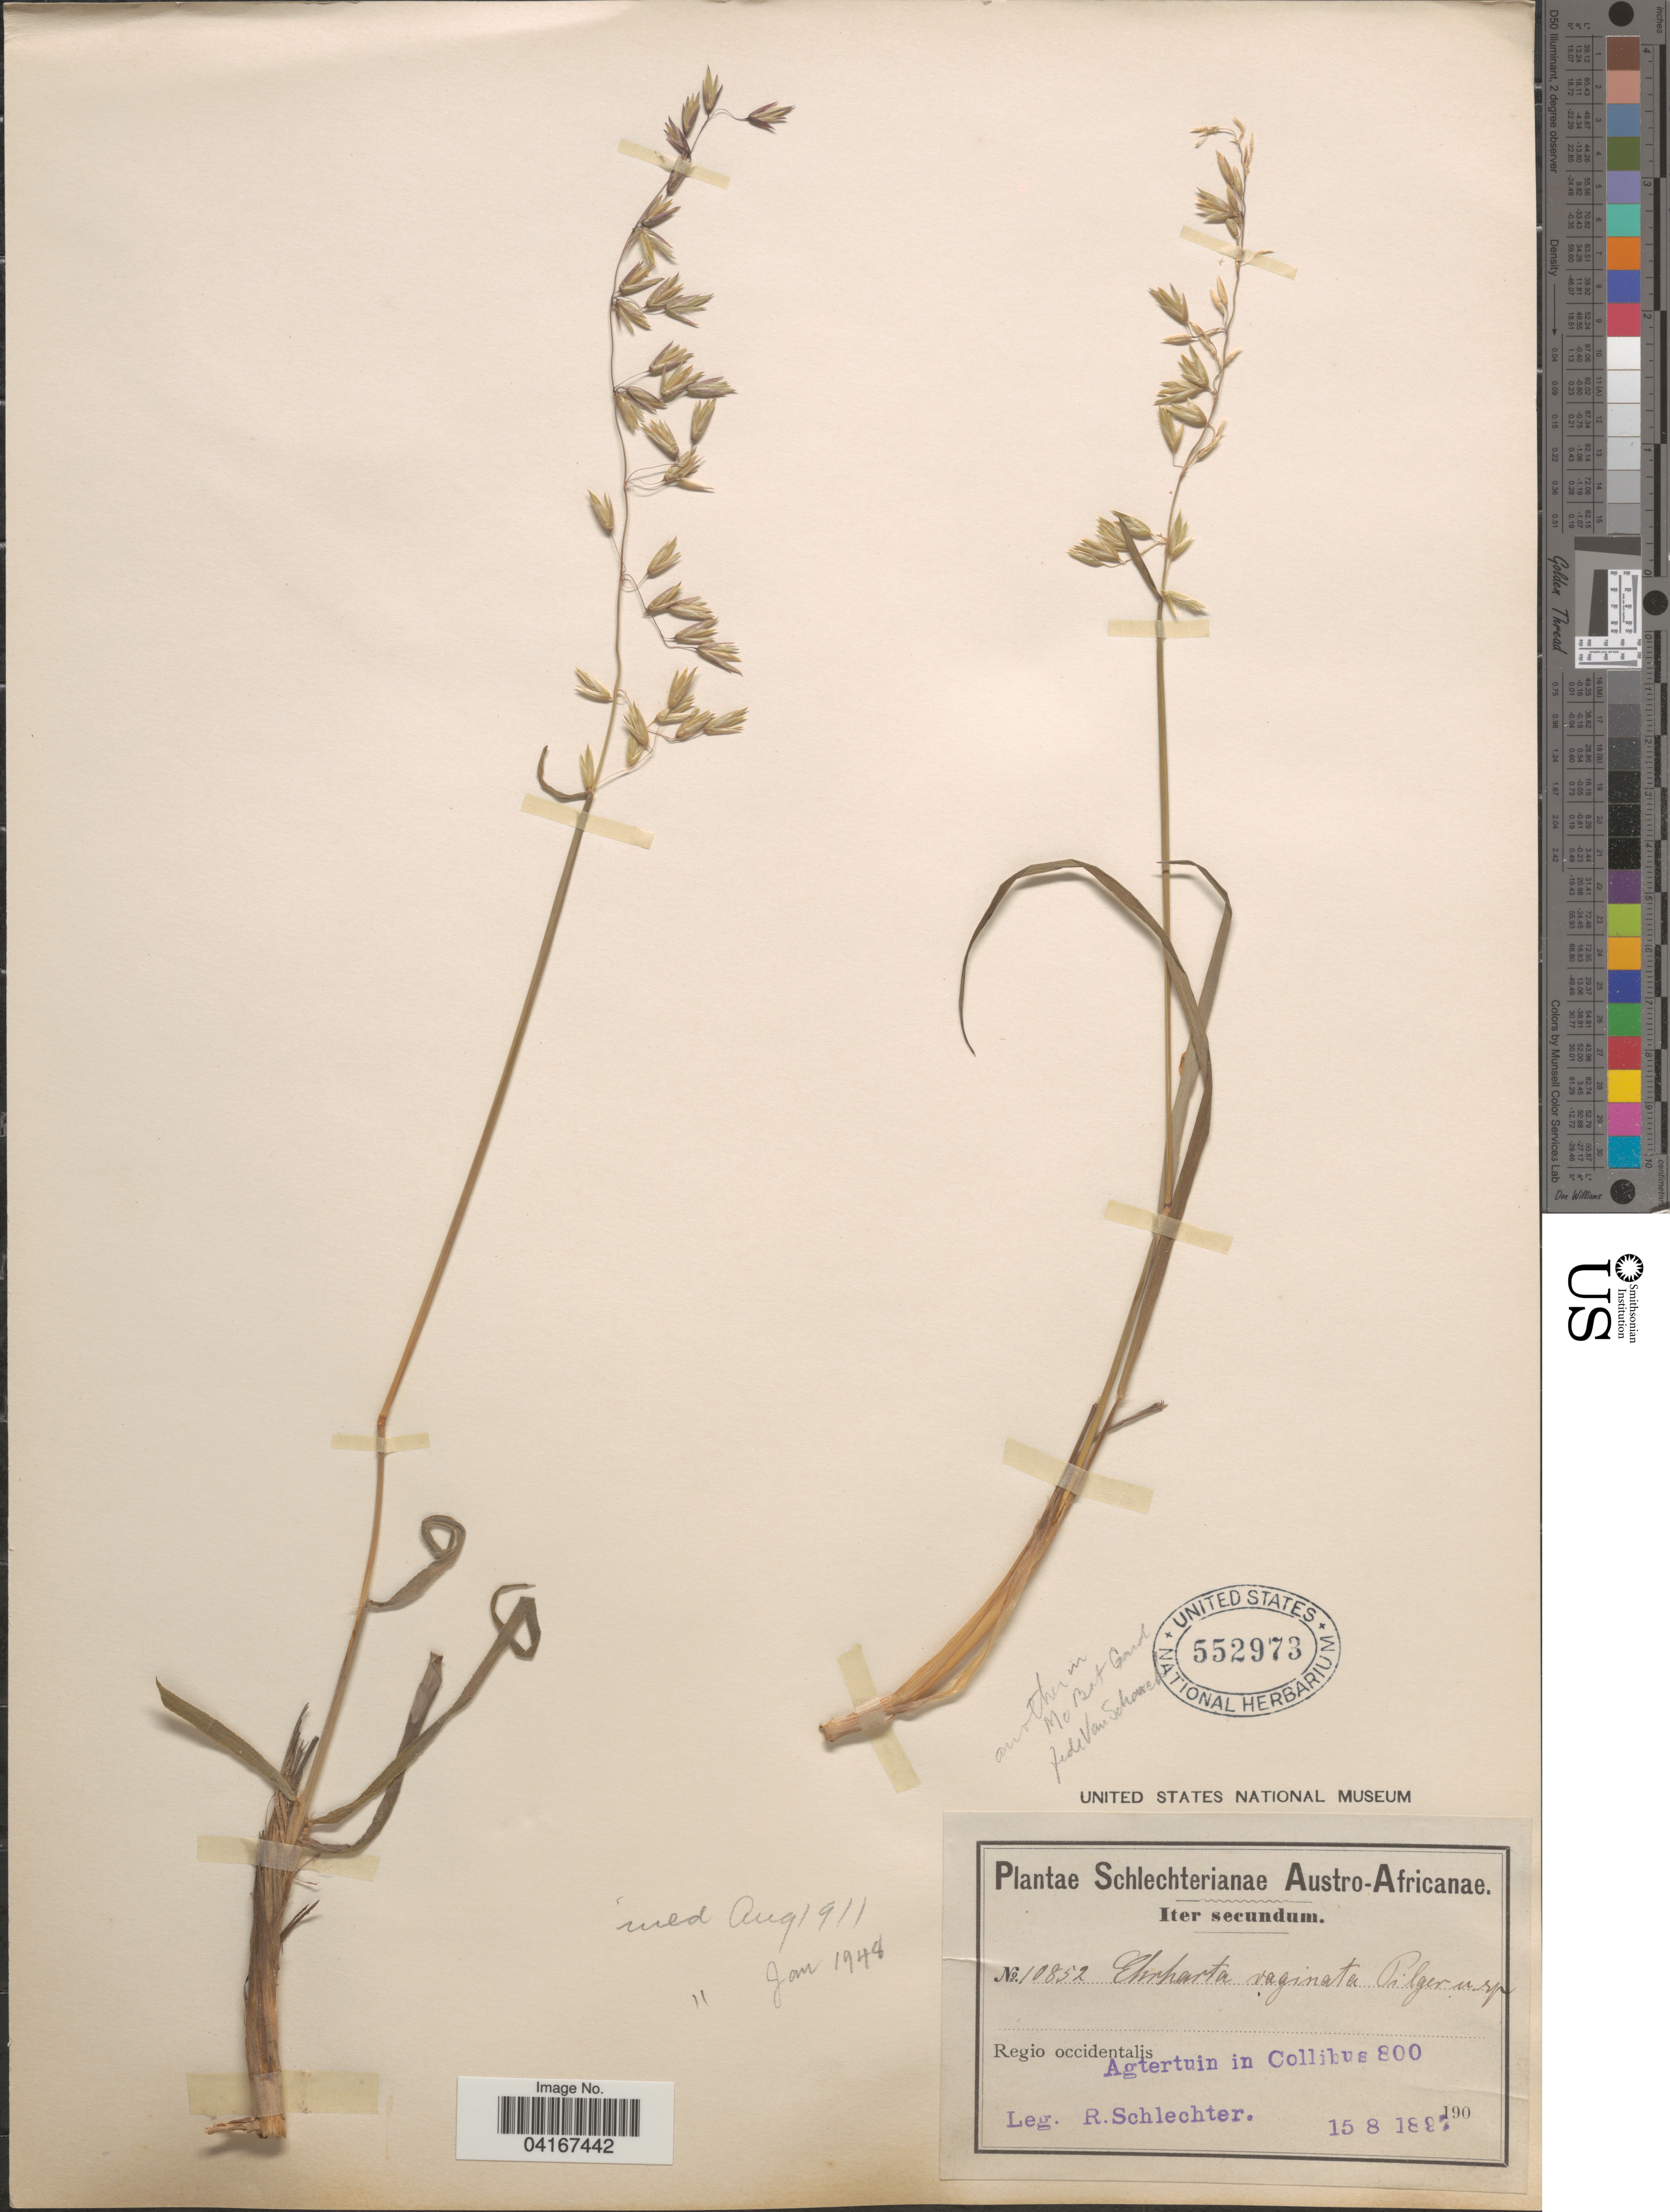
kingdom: Plantae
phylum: Tracheophyta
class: Liliopsida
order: Poales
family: Poaceae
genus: Ehrharta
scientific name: Ehrharta sp.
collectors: F. R. R. Schlechter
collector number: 10852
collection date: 1897-08-15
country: South Africa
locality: Austro-Africanae. Iter secundum. Regio occidentalis. Agtertuin in Collibus.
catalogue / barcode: US 552973